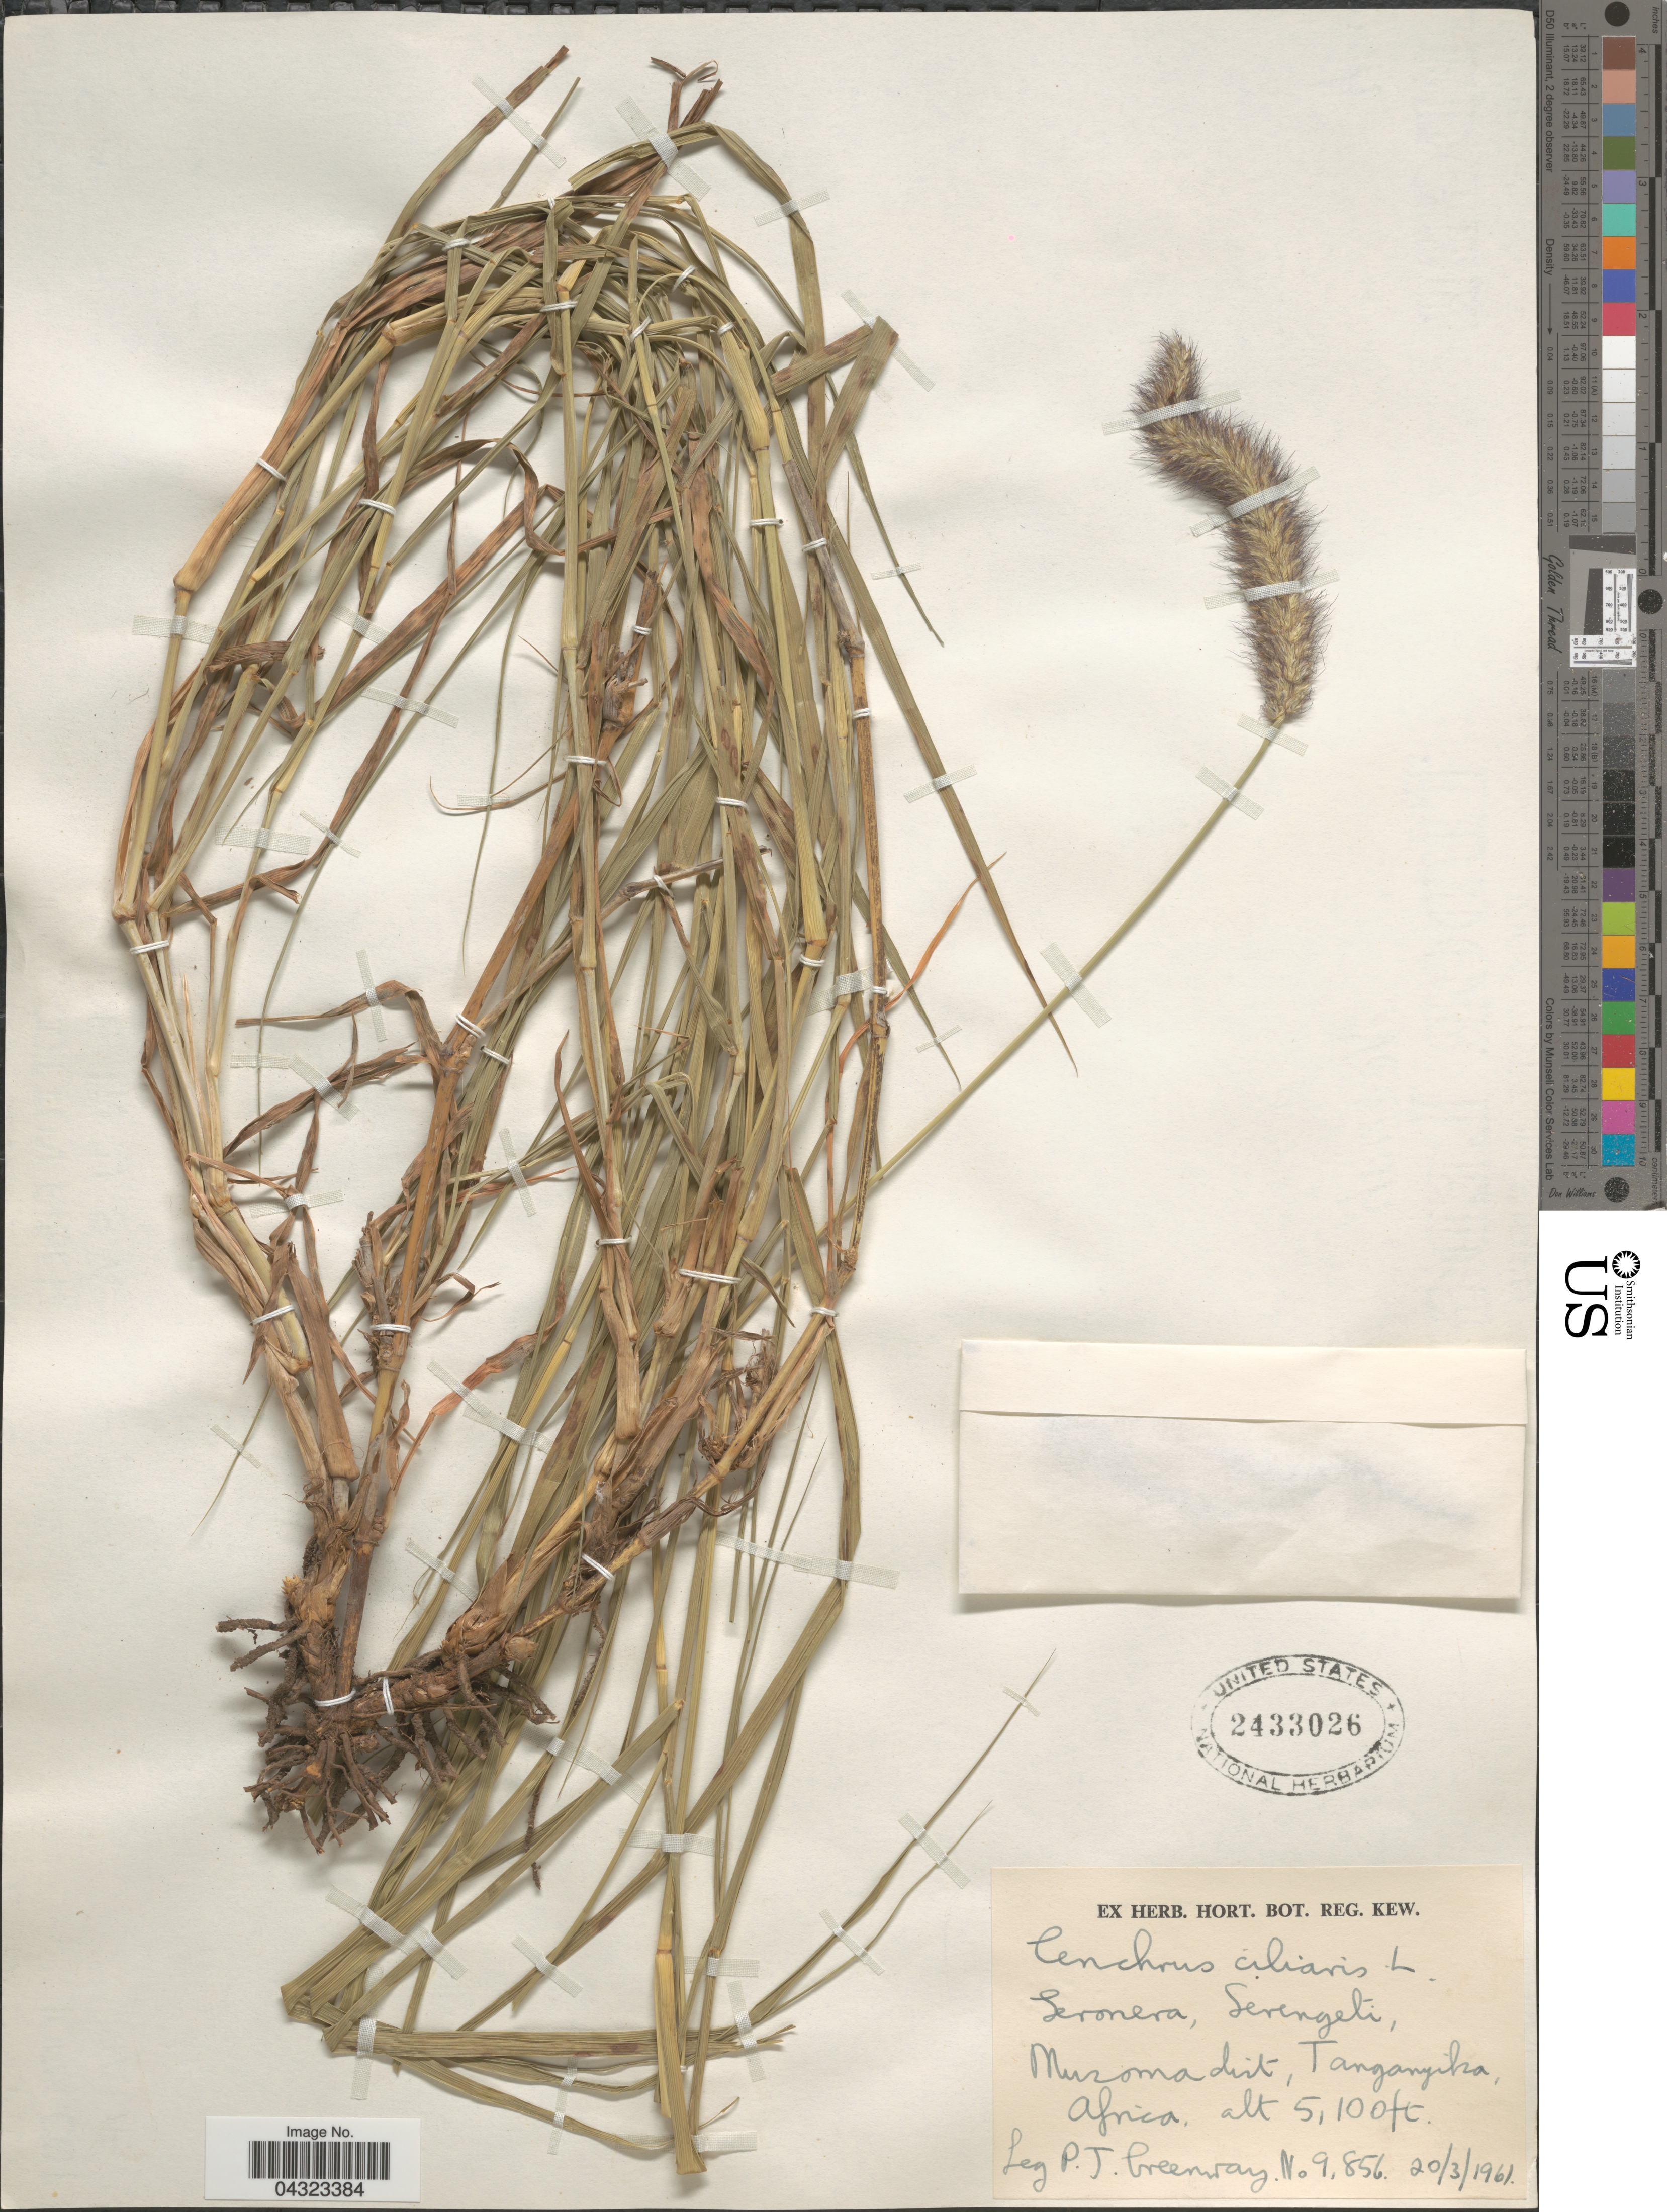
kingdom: Plantae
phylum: Tracheophyta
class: Liliopsida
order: Poales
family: Poaceae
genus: Cenchrus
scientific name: Cenchrus ciliaris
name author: L.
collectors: P. J. Greenway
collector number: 9856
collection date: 1961-03-20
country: Tanzania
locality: Seronera, Serengeti, Muzoma dist., Tanganyika.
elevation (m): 1554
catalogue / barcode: US 2433026